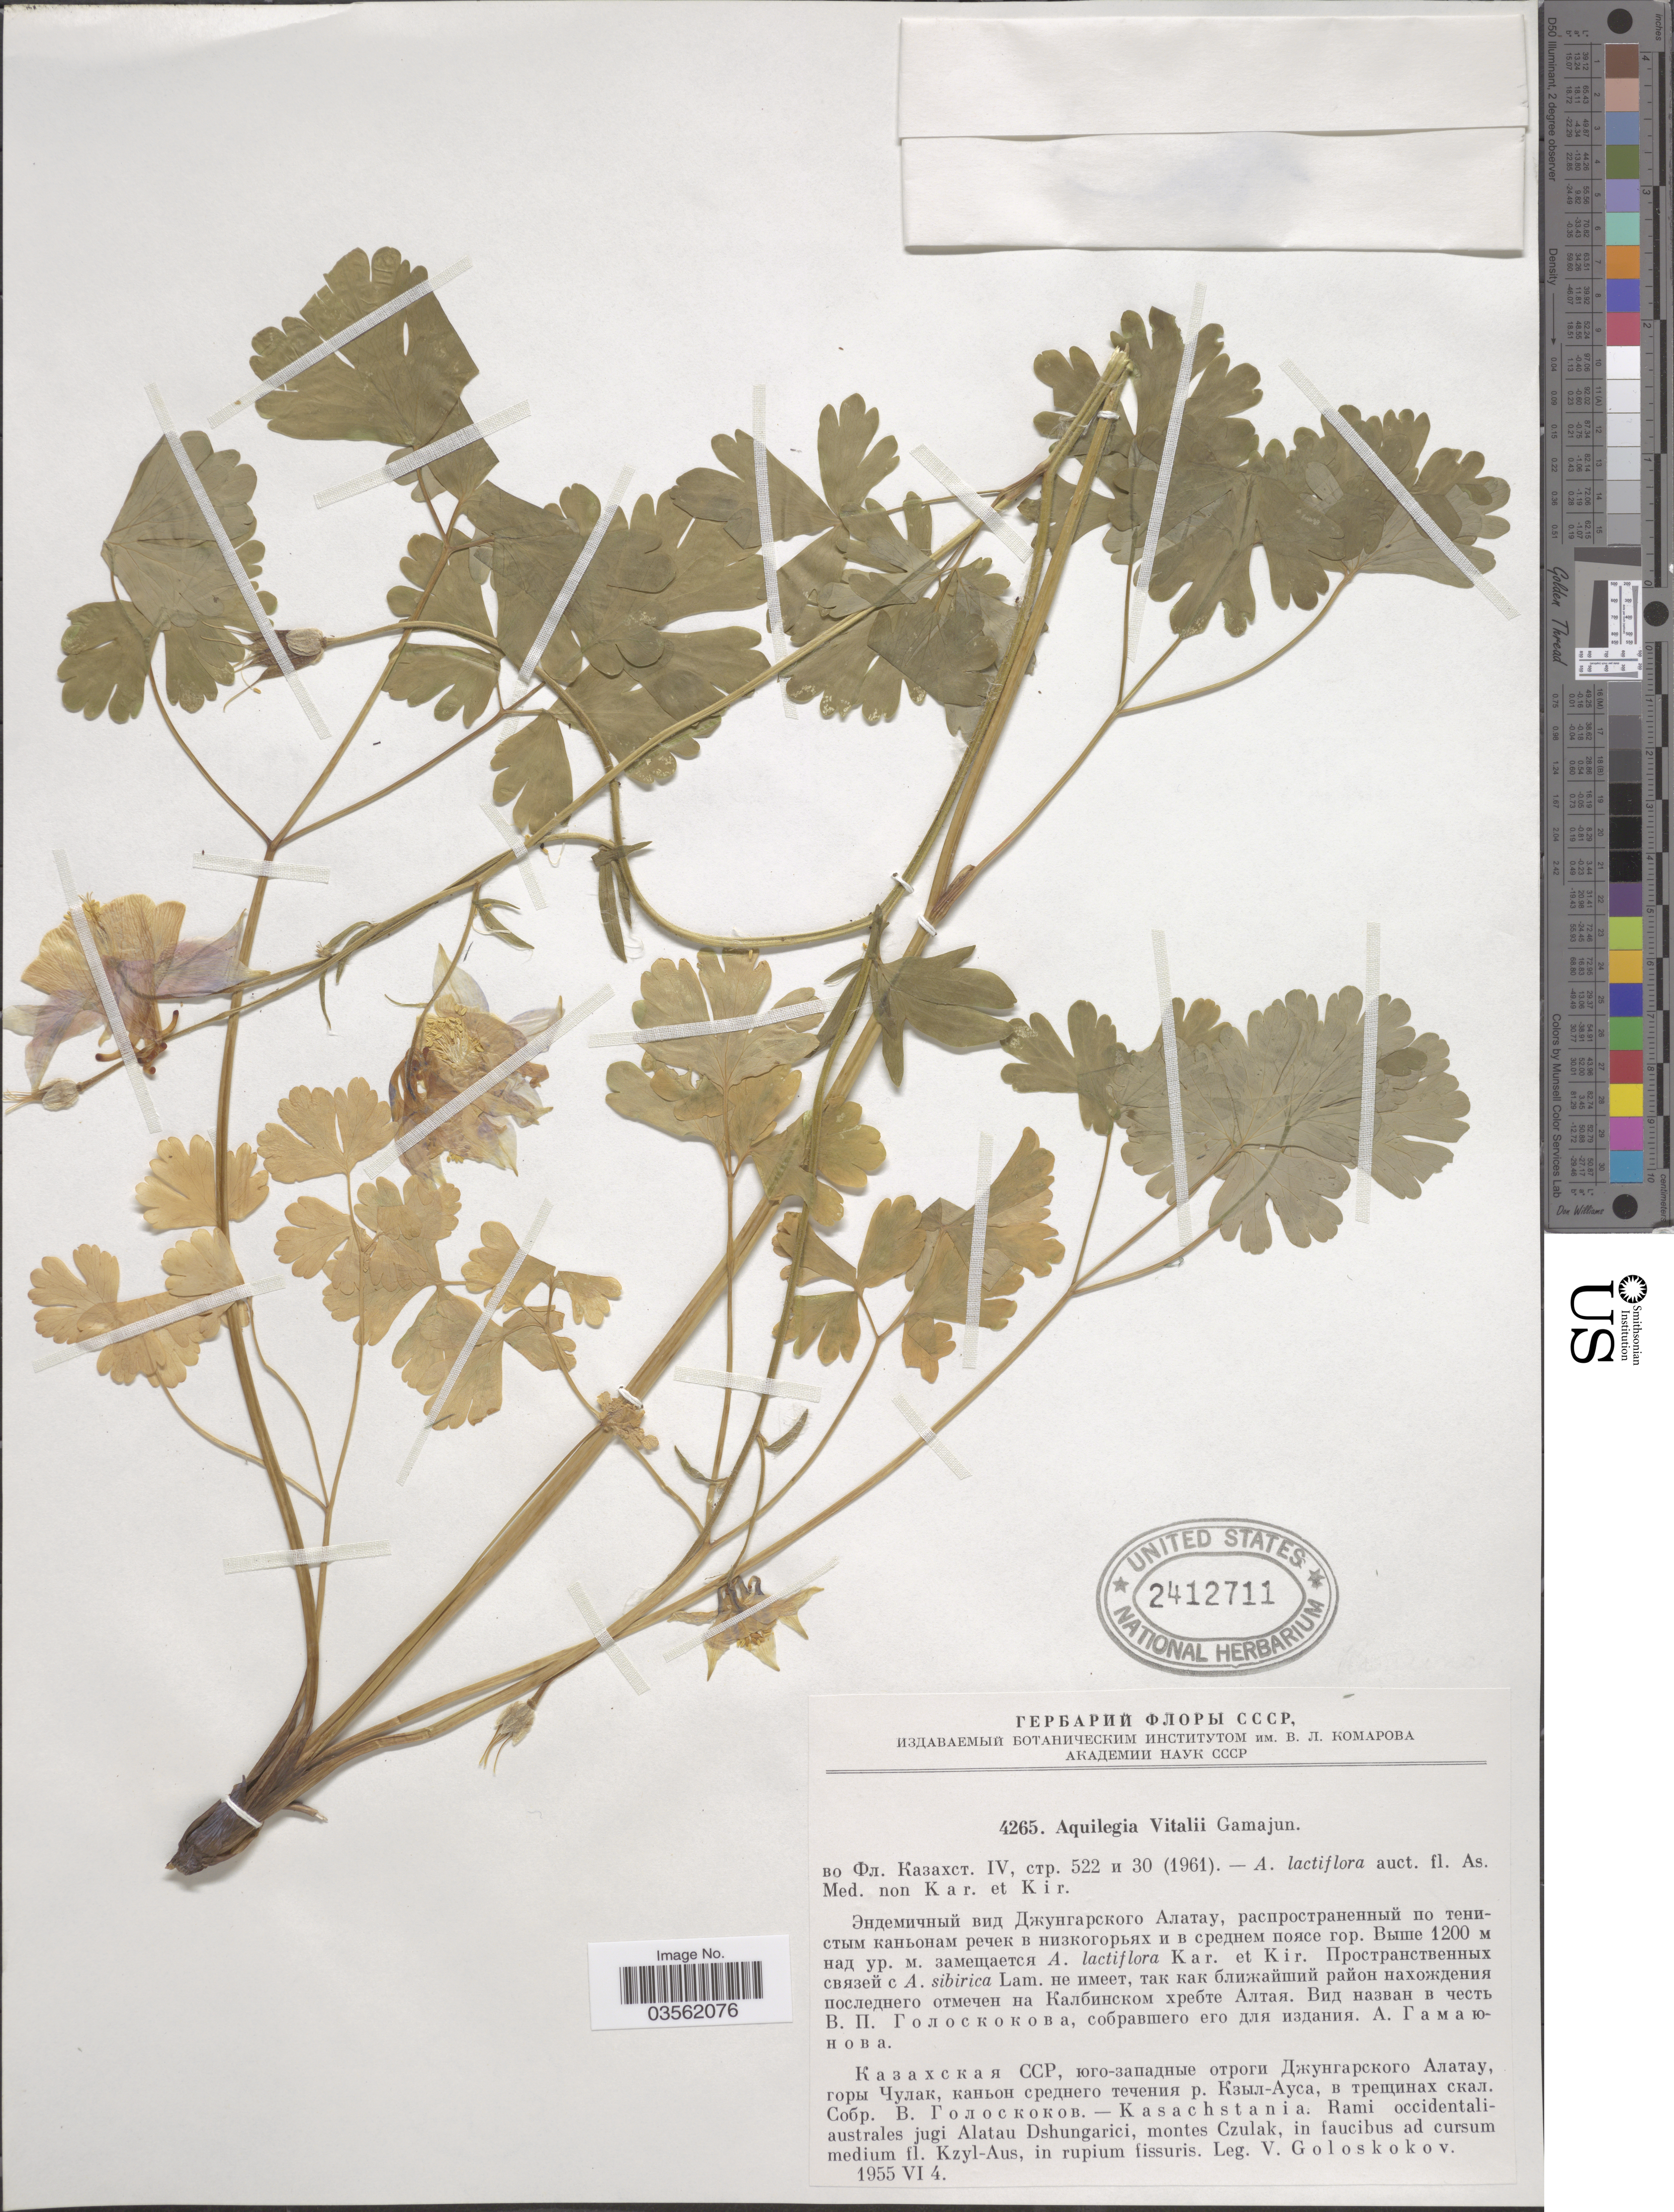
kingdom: Plantae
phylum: Tracheophyta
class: Magnoliopsida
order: Ranunculales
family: Ranunculaceae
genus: Aquilegia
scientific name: Aquilegia vitalii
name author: Gamajun.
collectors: V. P. Goloskokov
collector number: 4265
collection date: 1955-06-04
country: Kazakhstan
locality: Kasachstania. Rami occidentali-australes jugi Alatau Dshungarici, montes Czulak, in faucibus ad cursum medium fl. Kzyl-Aus, in rupium fissuris.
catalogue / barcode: US 2412711